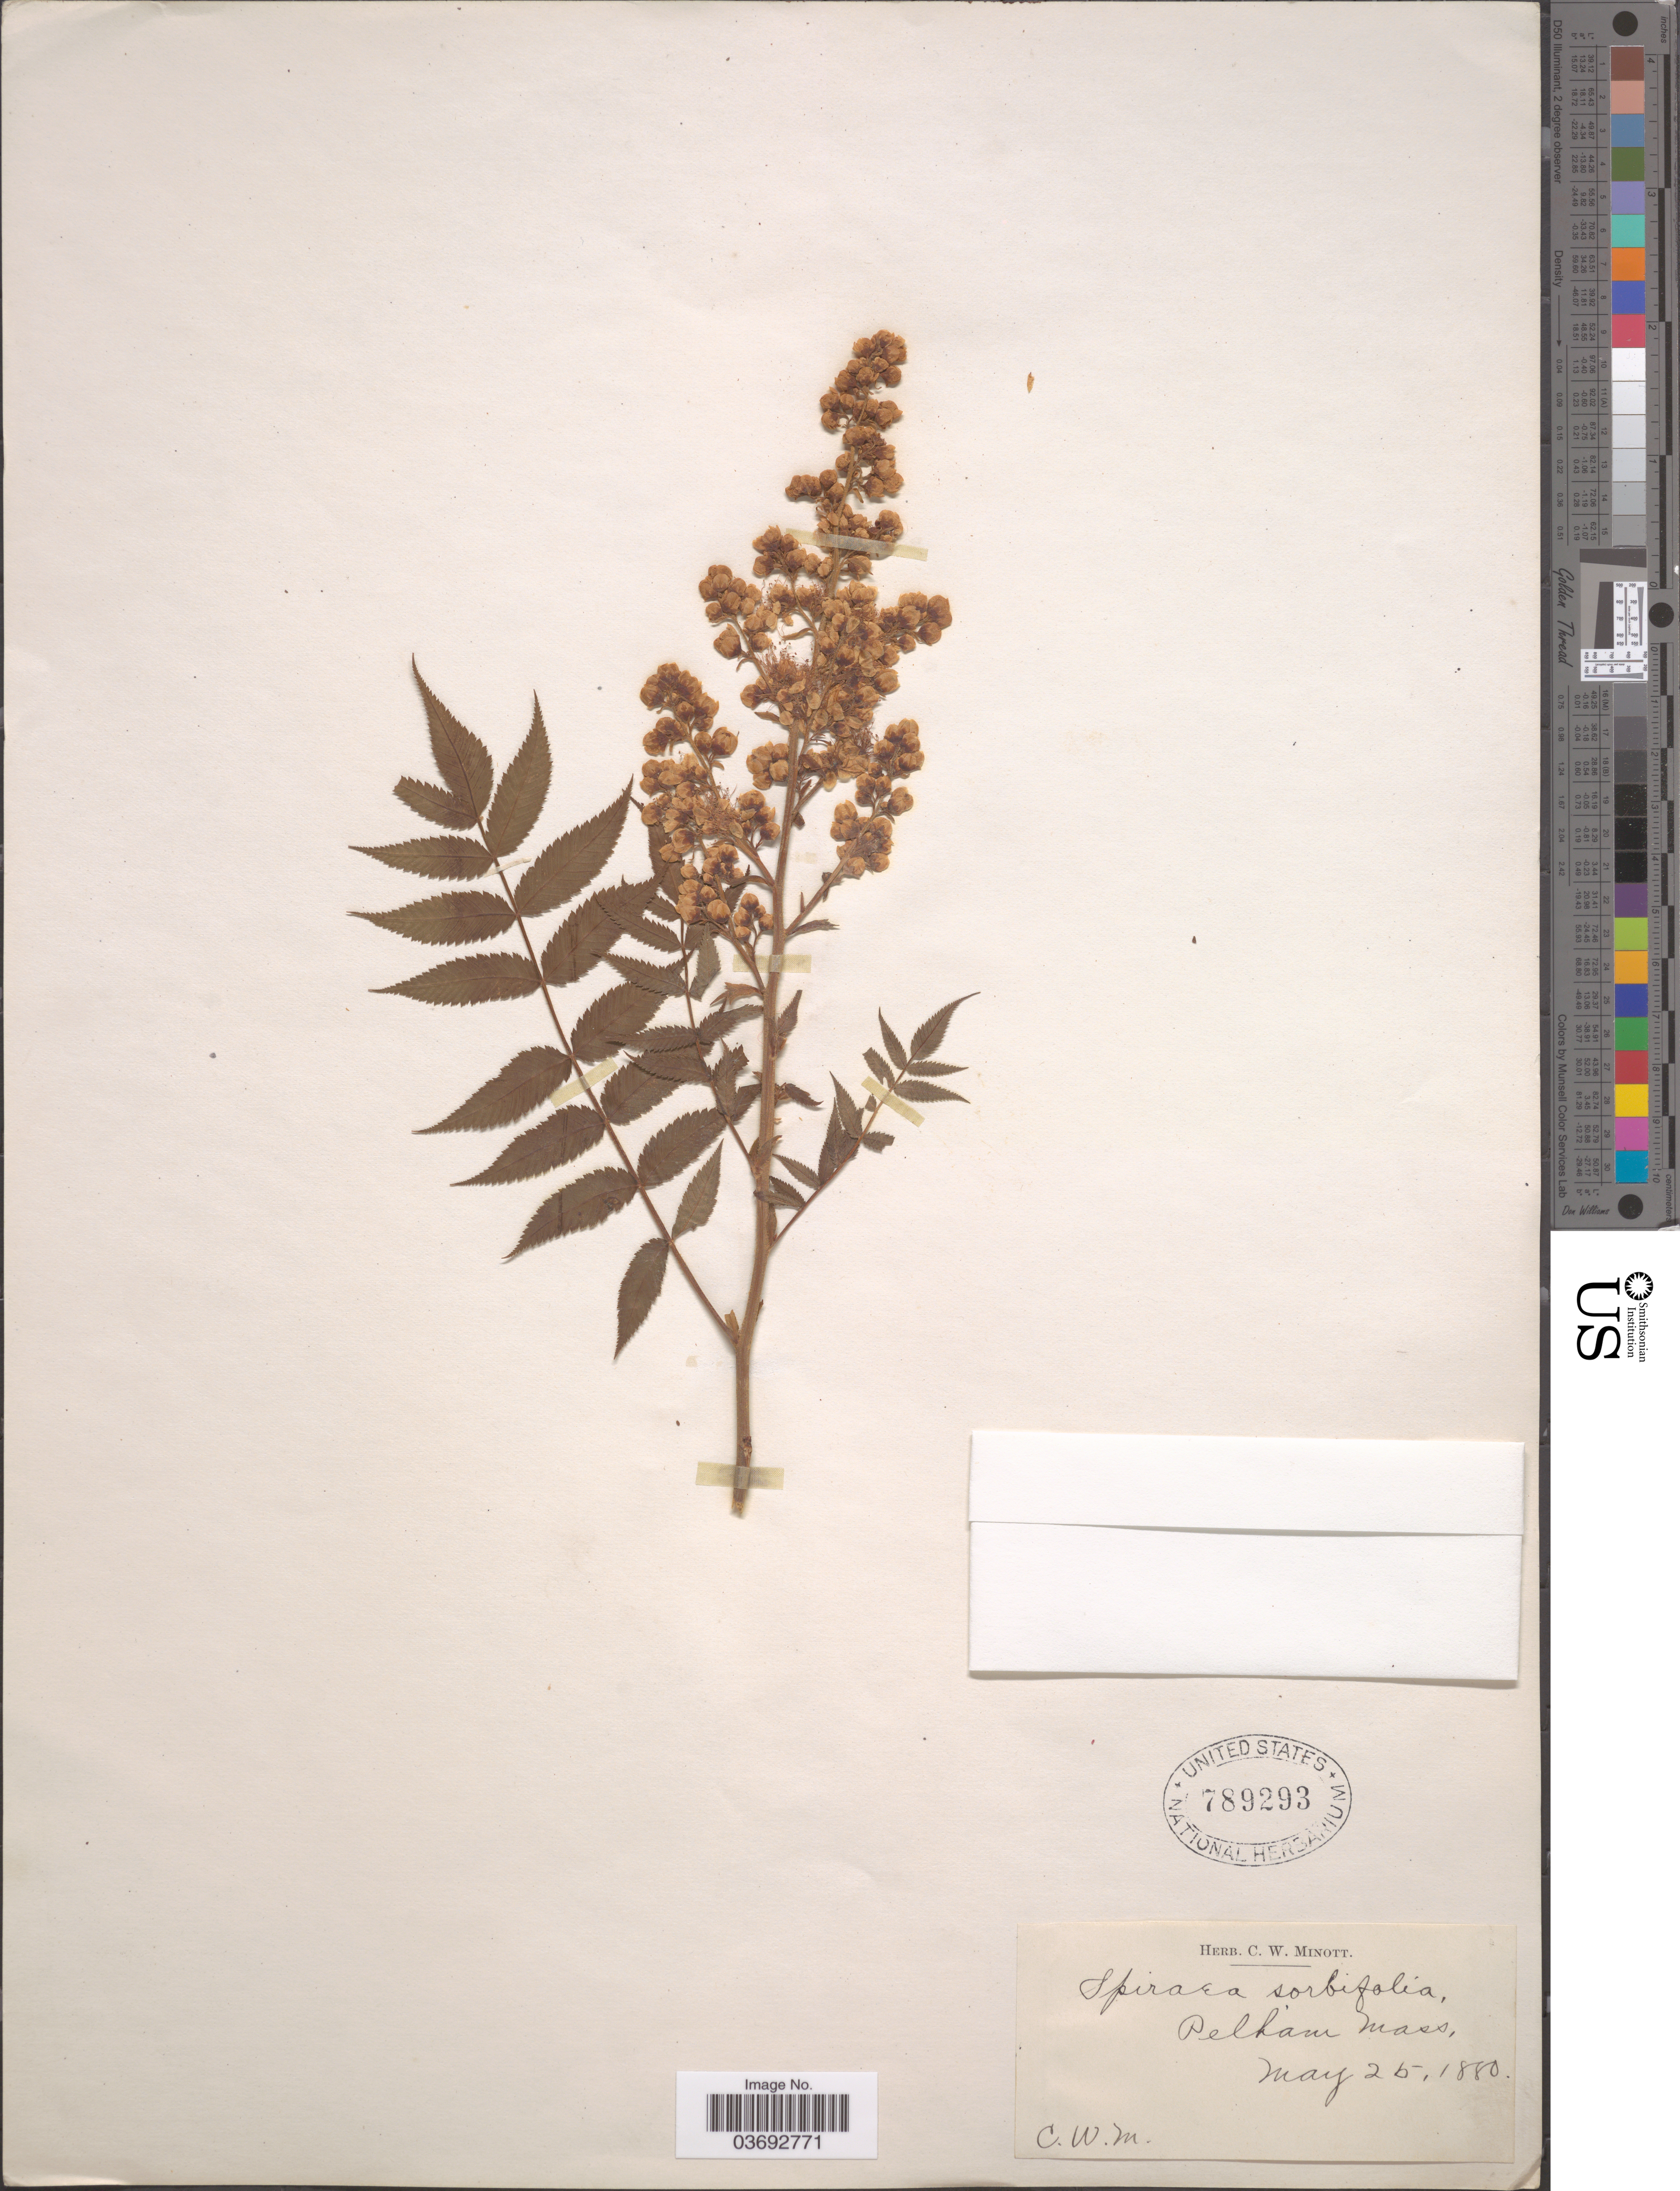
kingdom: Plantae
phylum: Tracheophyta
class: Magnoliopsida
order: Rosales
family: Rosaceae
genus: Spiraea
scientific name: Spiraea sorbifolia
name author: L.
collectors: C. Minott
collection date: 1880-05-25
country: United States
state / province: Massachusetts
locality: Pelham.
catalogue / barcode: US 789293